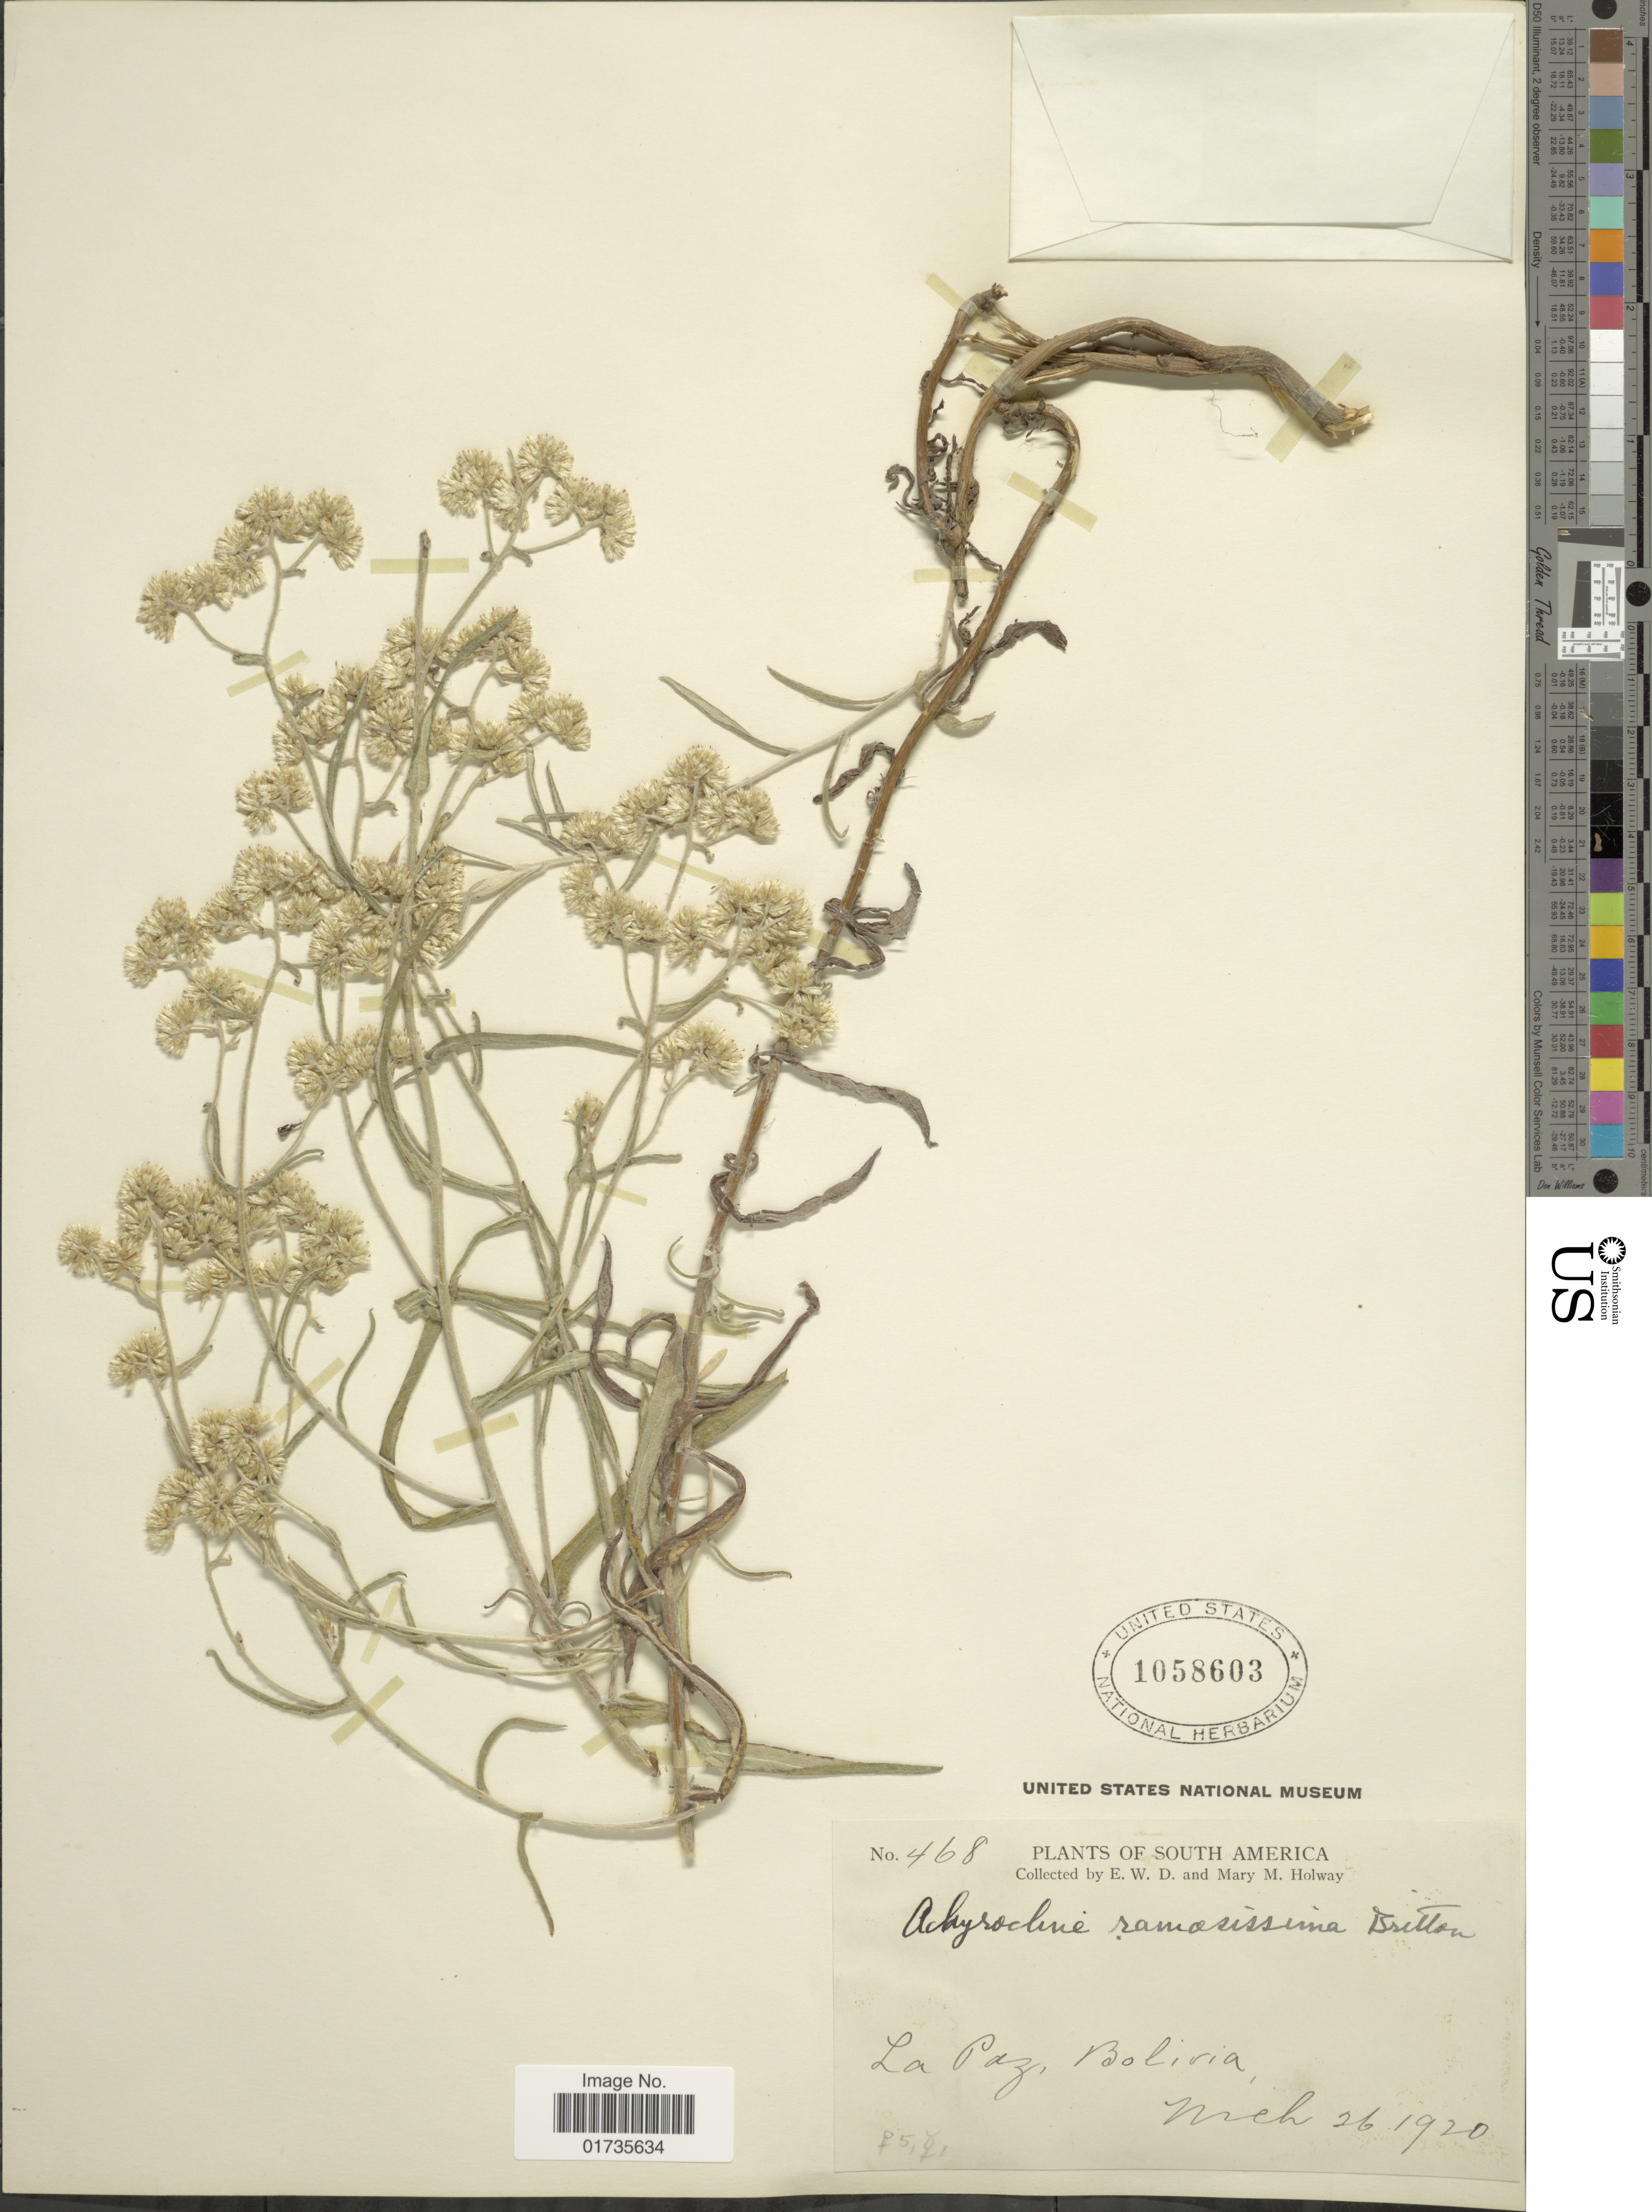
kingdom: Plantae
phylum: Tracheophyta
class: Magnoliopsida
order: Asterales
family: Asteraceae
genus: Achyrocline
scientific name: Achyrocline ramosissima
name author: (Sch. Bip.) Britton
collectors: E. W. D. Holway & M. M. Holway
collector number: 468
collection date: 1920-03-26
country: Bolivia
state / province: La Paz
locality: La Paz, Bolivia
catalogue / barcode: US 1058603